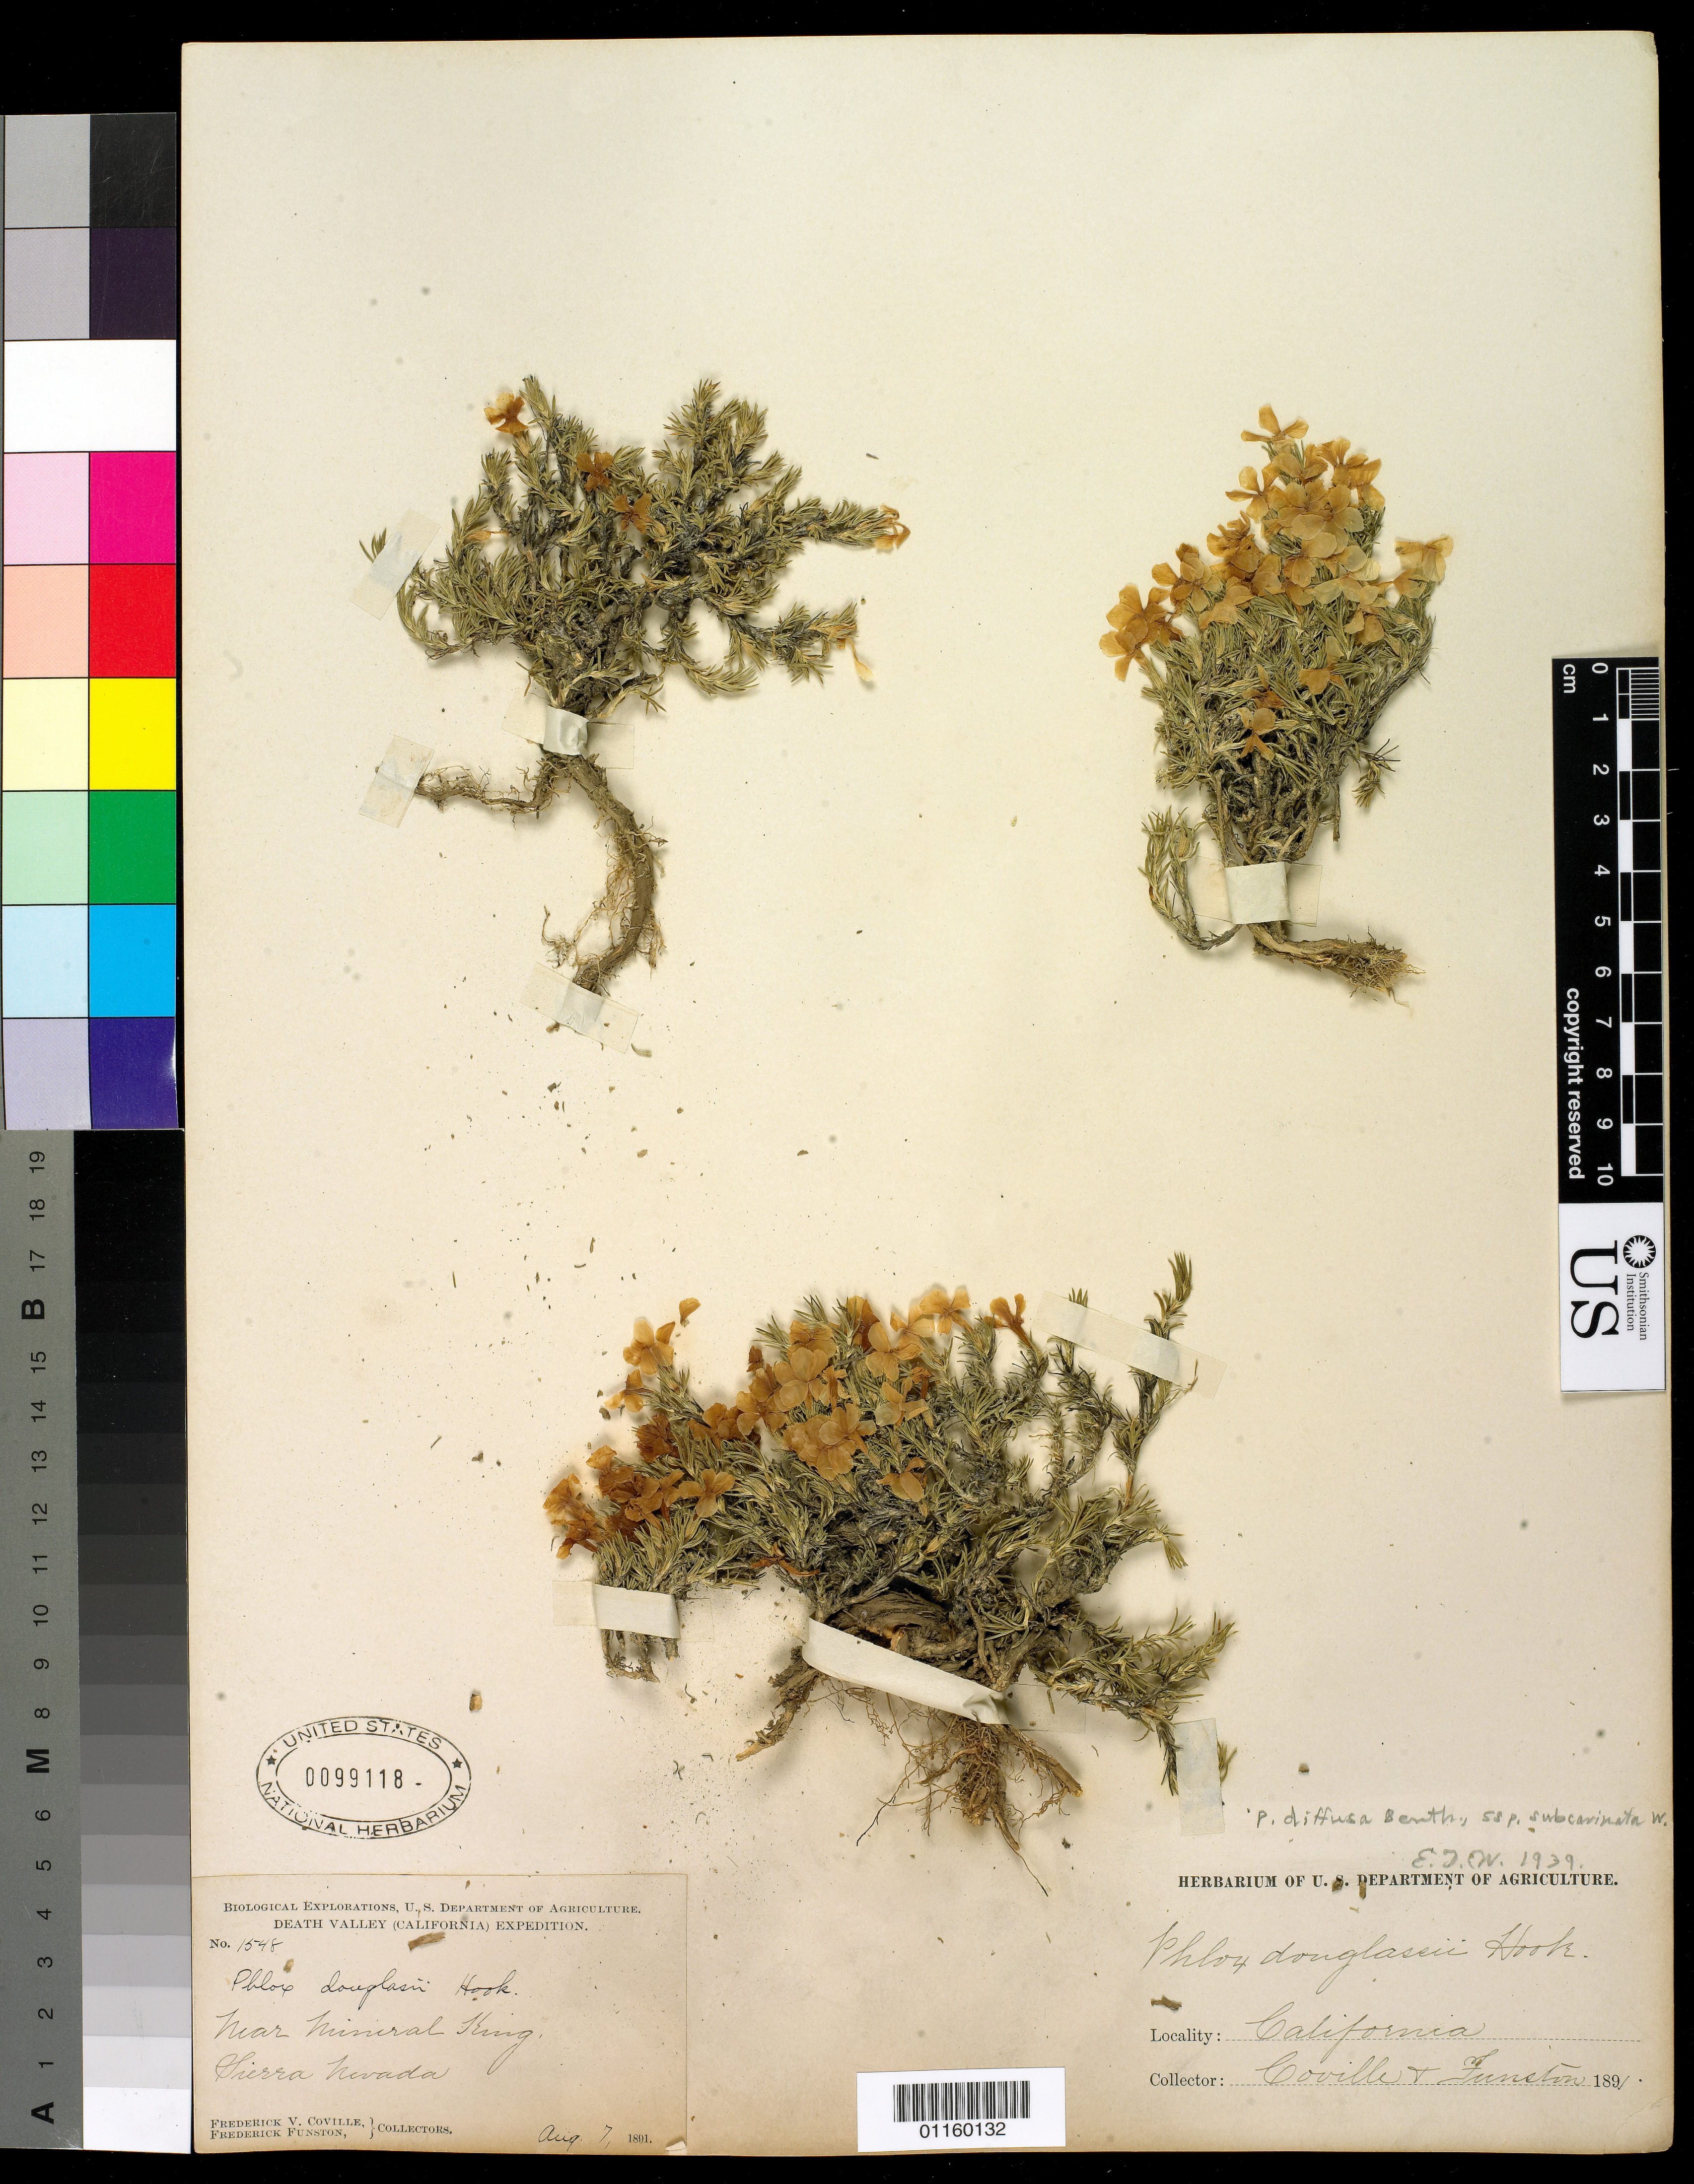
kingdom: Plantae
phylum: Tracheophyta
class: Magnoliopsida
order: Ericales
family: Polemoniaceae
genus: Phlox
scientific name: Phlox diffusa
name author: Benth.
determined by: Mayfield, M. H.; Ferguson, C. J.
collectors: F. V. Coville & F. Funston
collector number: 1548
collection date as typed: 7 Aug 1891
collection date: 1891-08-07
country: United States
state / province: California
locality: near Mineral King, Sierra Nevada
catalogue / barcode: US 99118